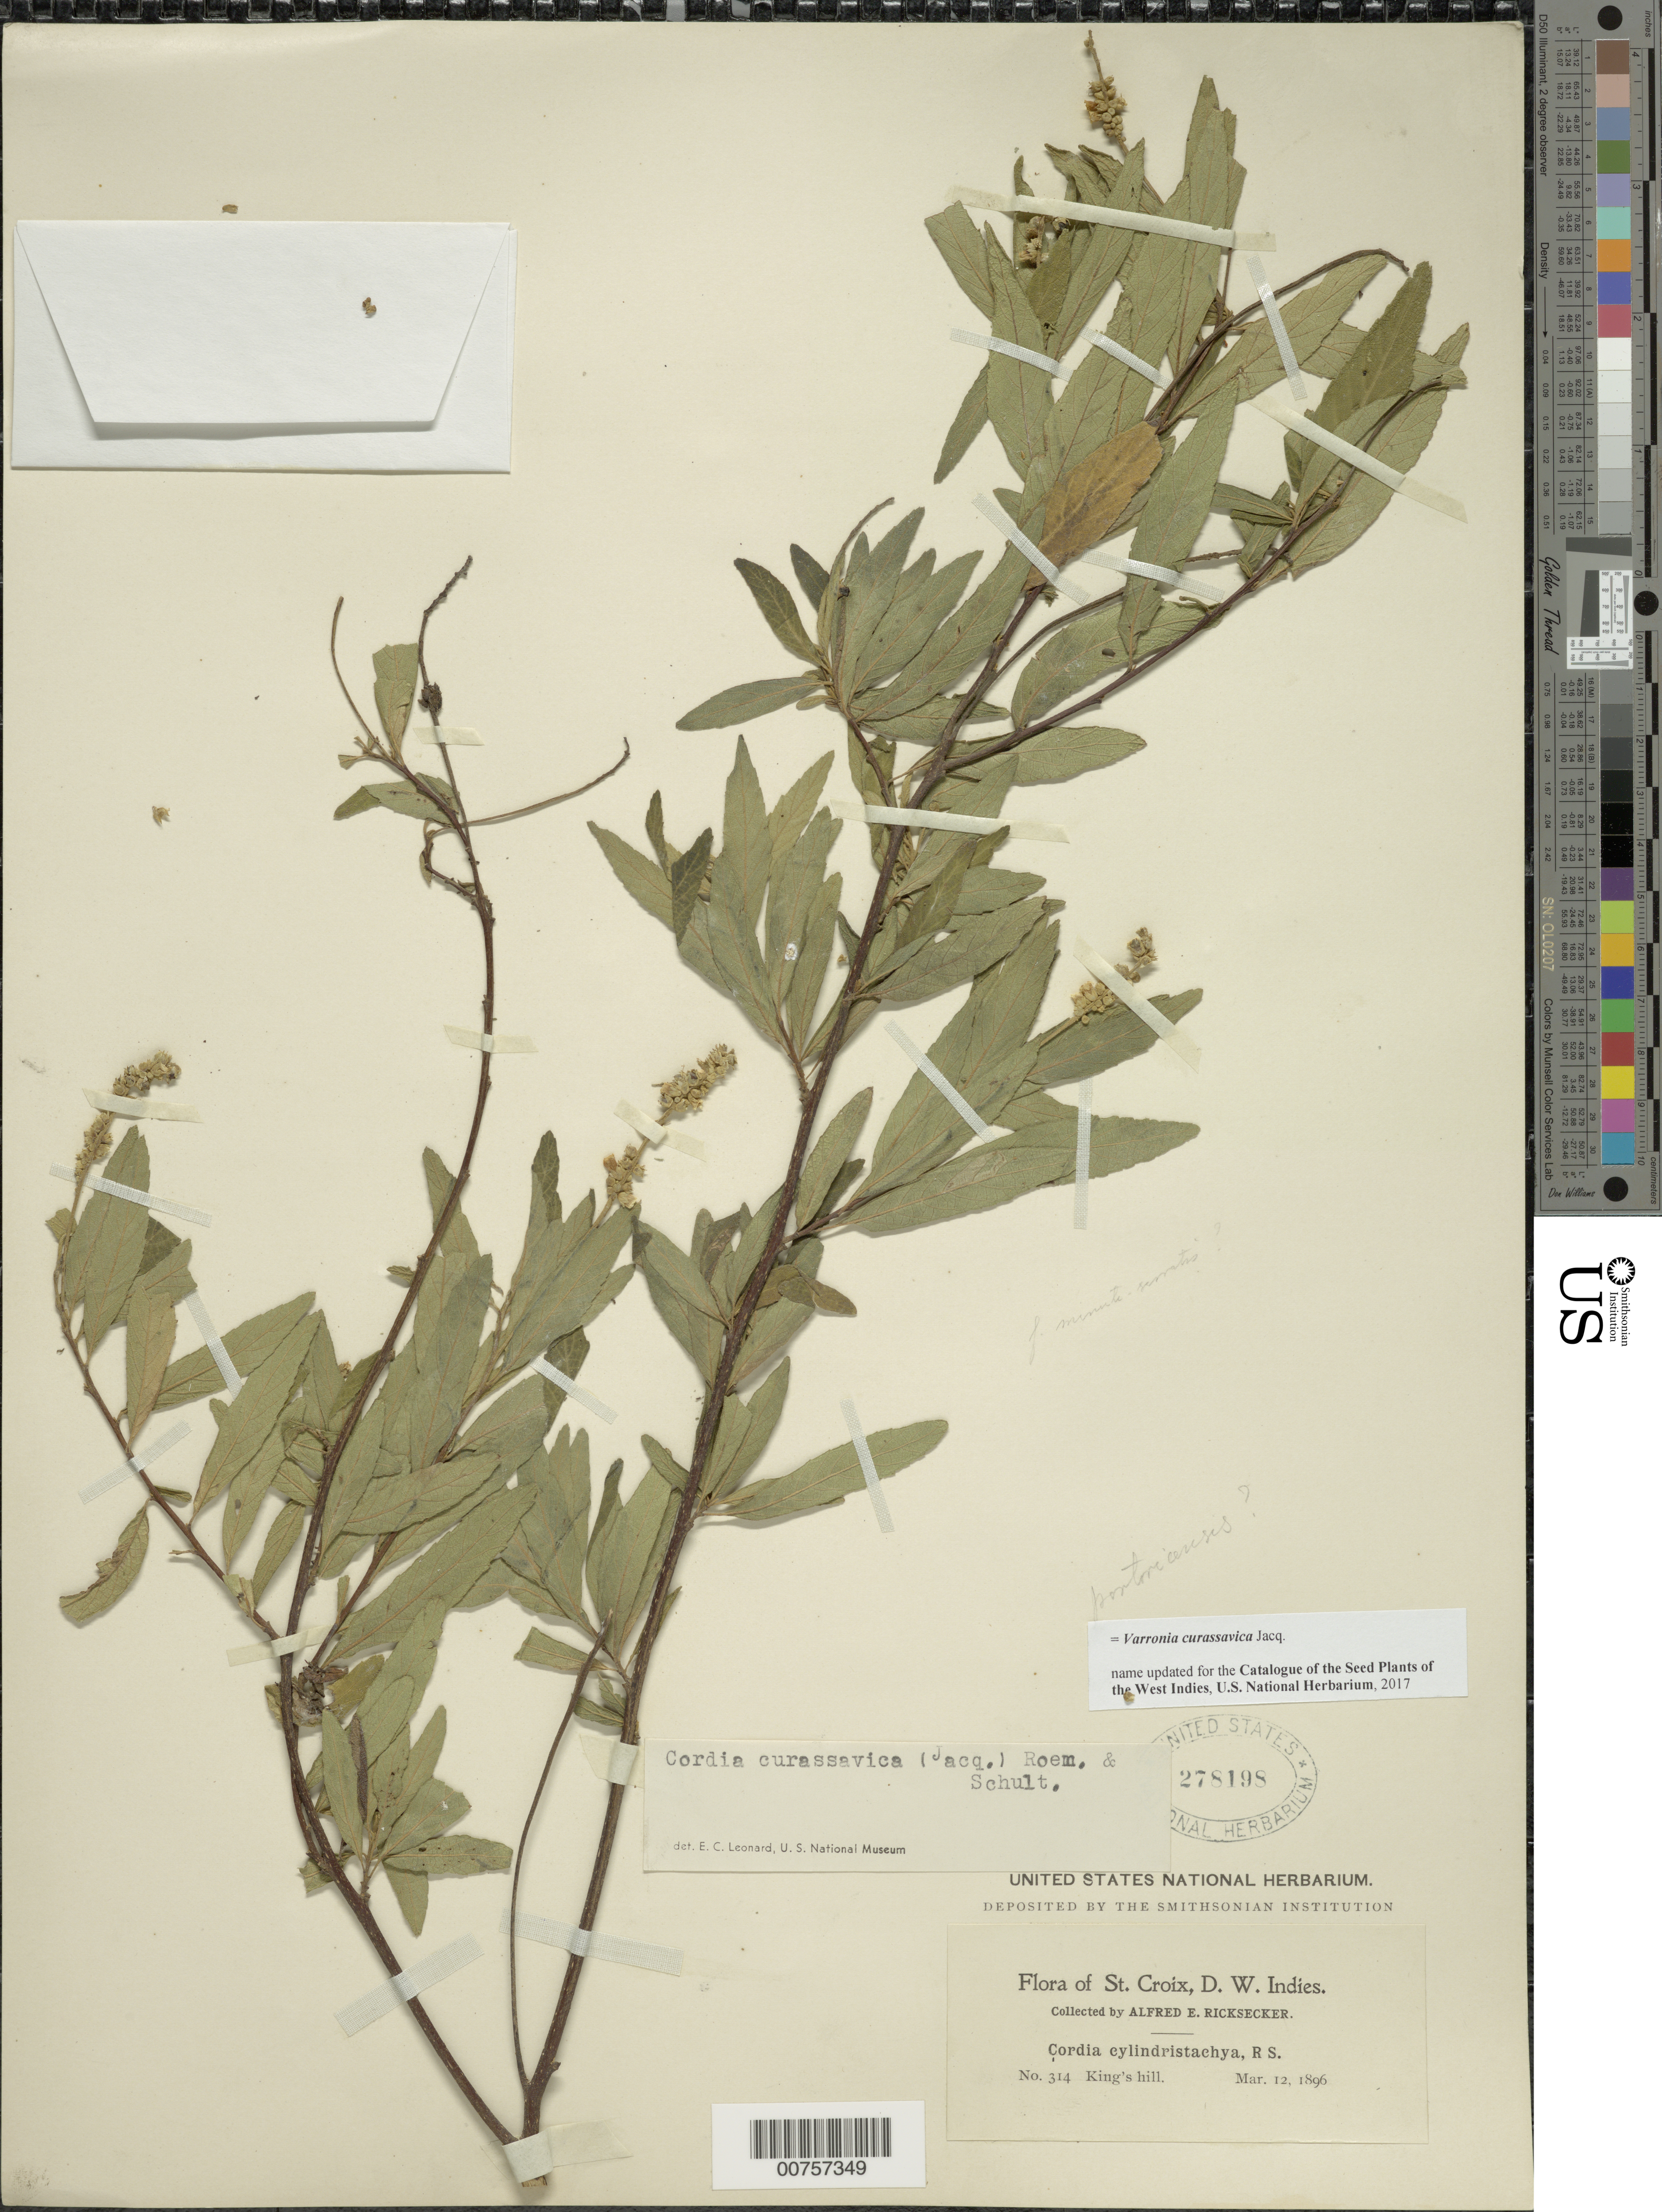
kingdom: Plantae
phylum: Tracheophyta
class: Magnoliopsida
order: Boraginales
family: Cordiaceae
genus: Varronia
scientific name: Varronia curassavica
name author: Jacq.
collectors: A. E. Ricksecker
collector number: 314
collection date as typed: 12 Mar 1896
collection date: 1896-03-12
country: U.S. Virgin Islands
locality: King's Hill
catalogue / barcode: US 278198